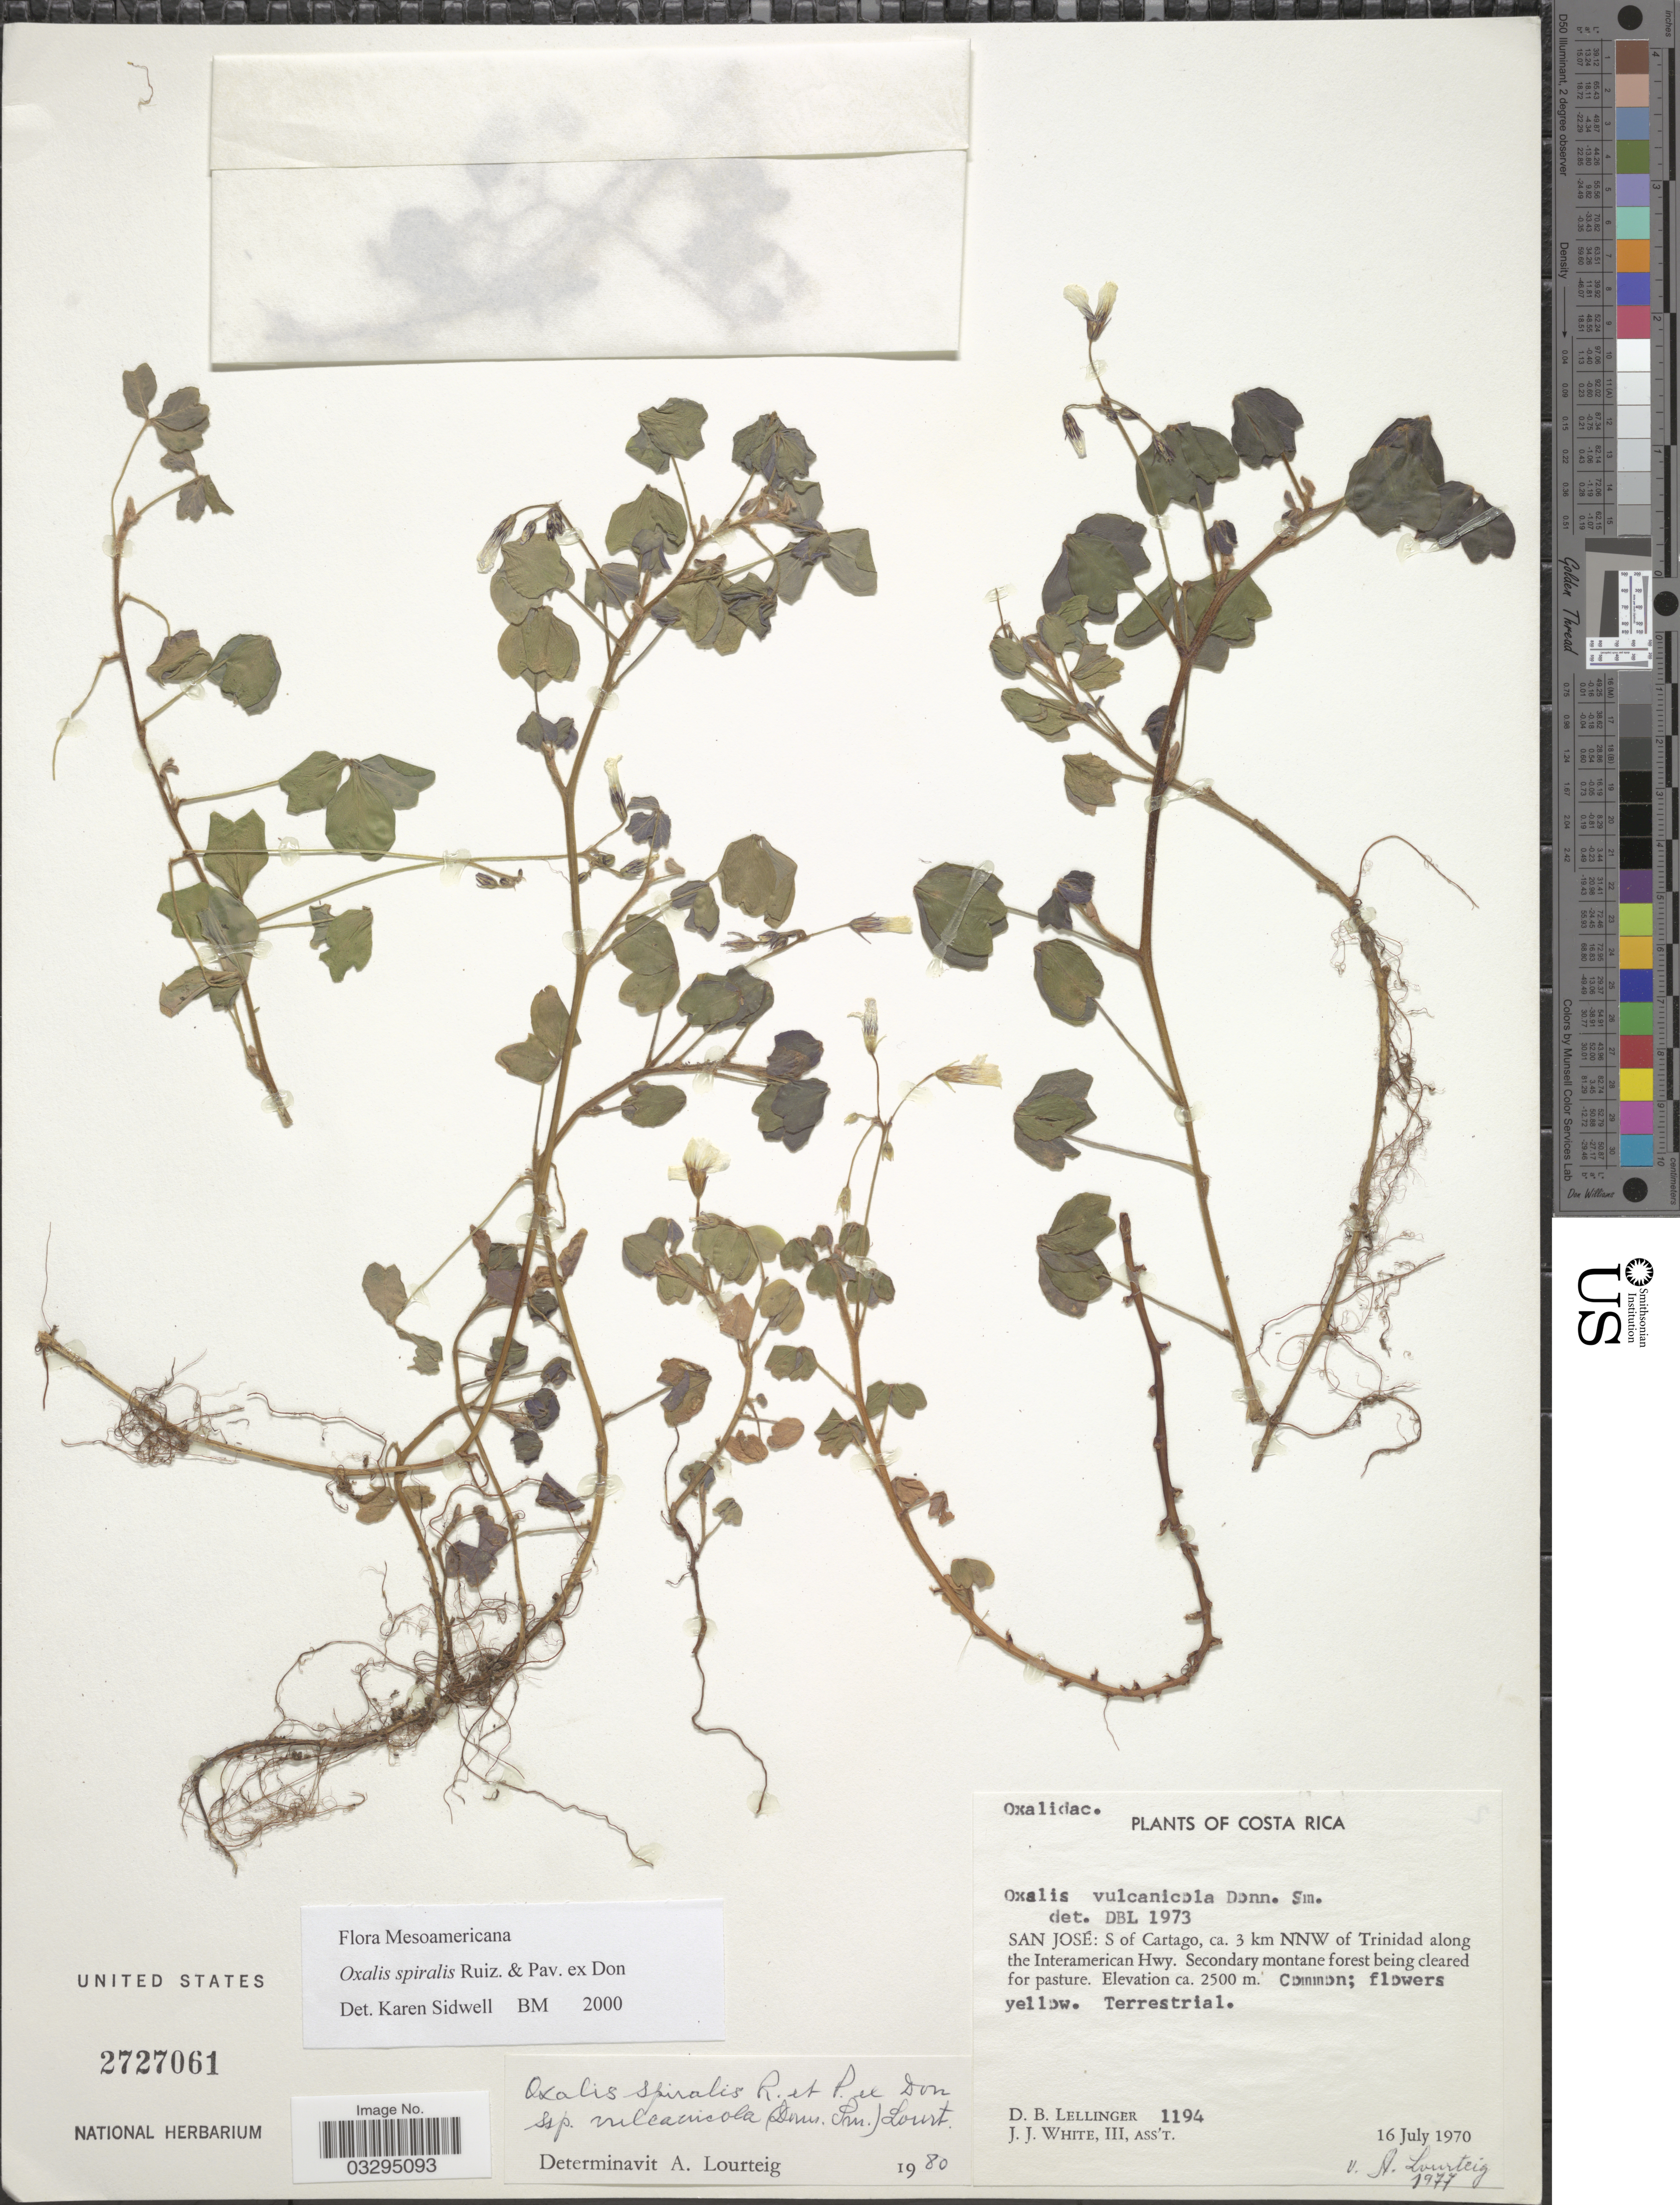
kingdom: Plantae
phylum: Tracheophyta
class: Magnoliopsida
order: Oxalidales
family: Oxalidaceae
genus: Oxalis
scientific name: Oxalis spiralis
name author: Ruiz & Pav. ex G. Don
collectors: D. B. Lellinger & J. J. White III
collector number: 1194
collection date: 1970-07-16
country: Costa Rica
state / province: San José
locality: San José: S of Cartago, ca. 3 km NNW of Trinidad along the Interamerican Hwy.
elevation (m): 2500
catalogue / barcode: US 2727061